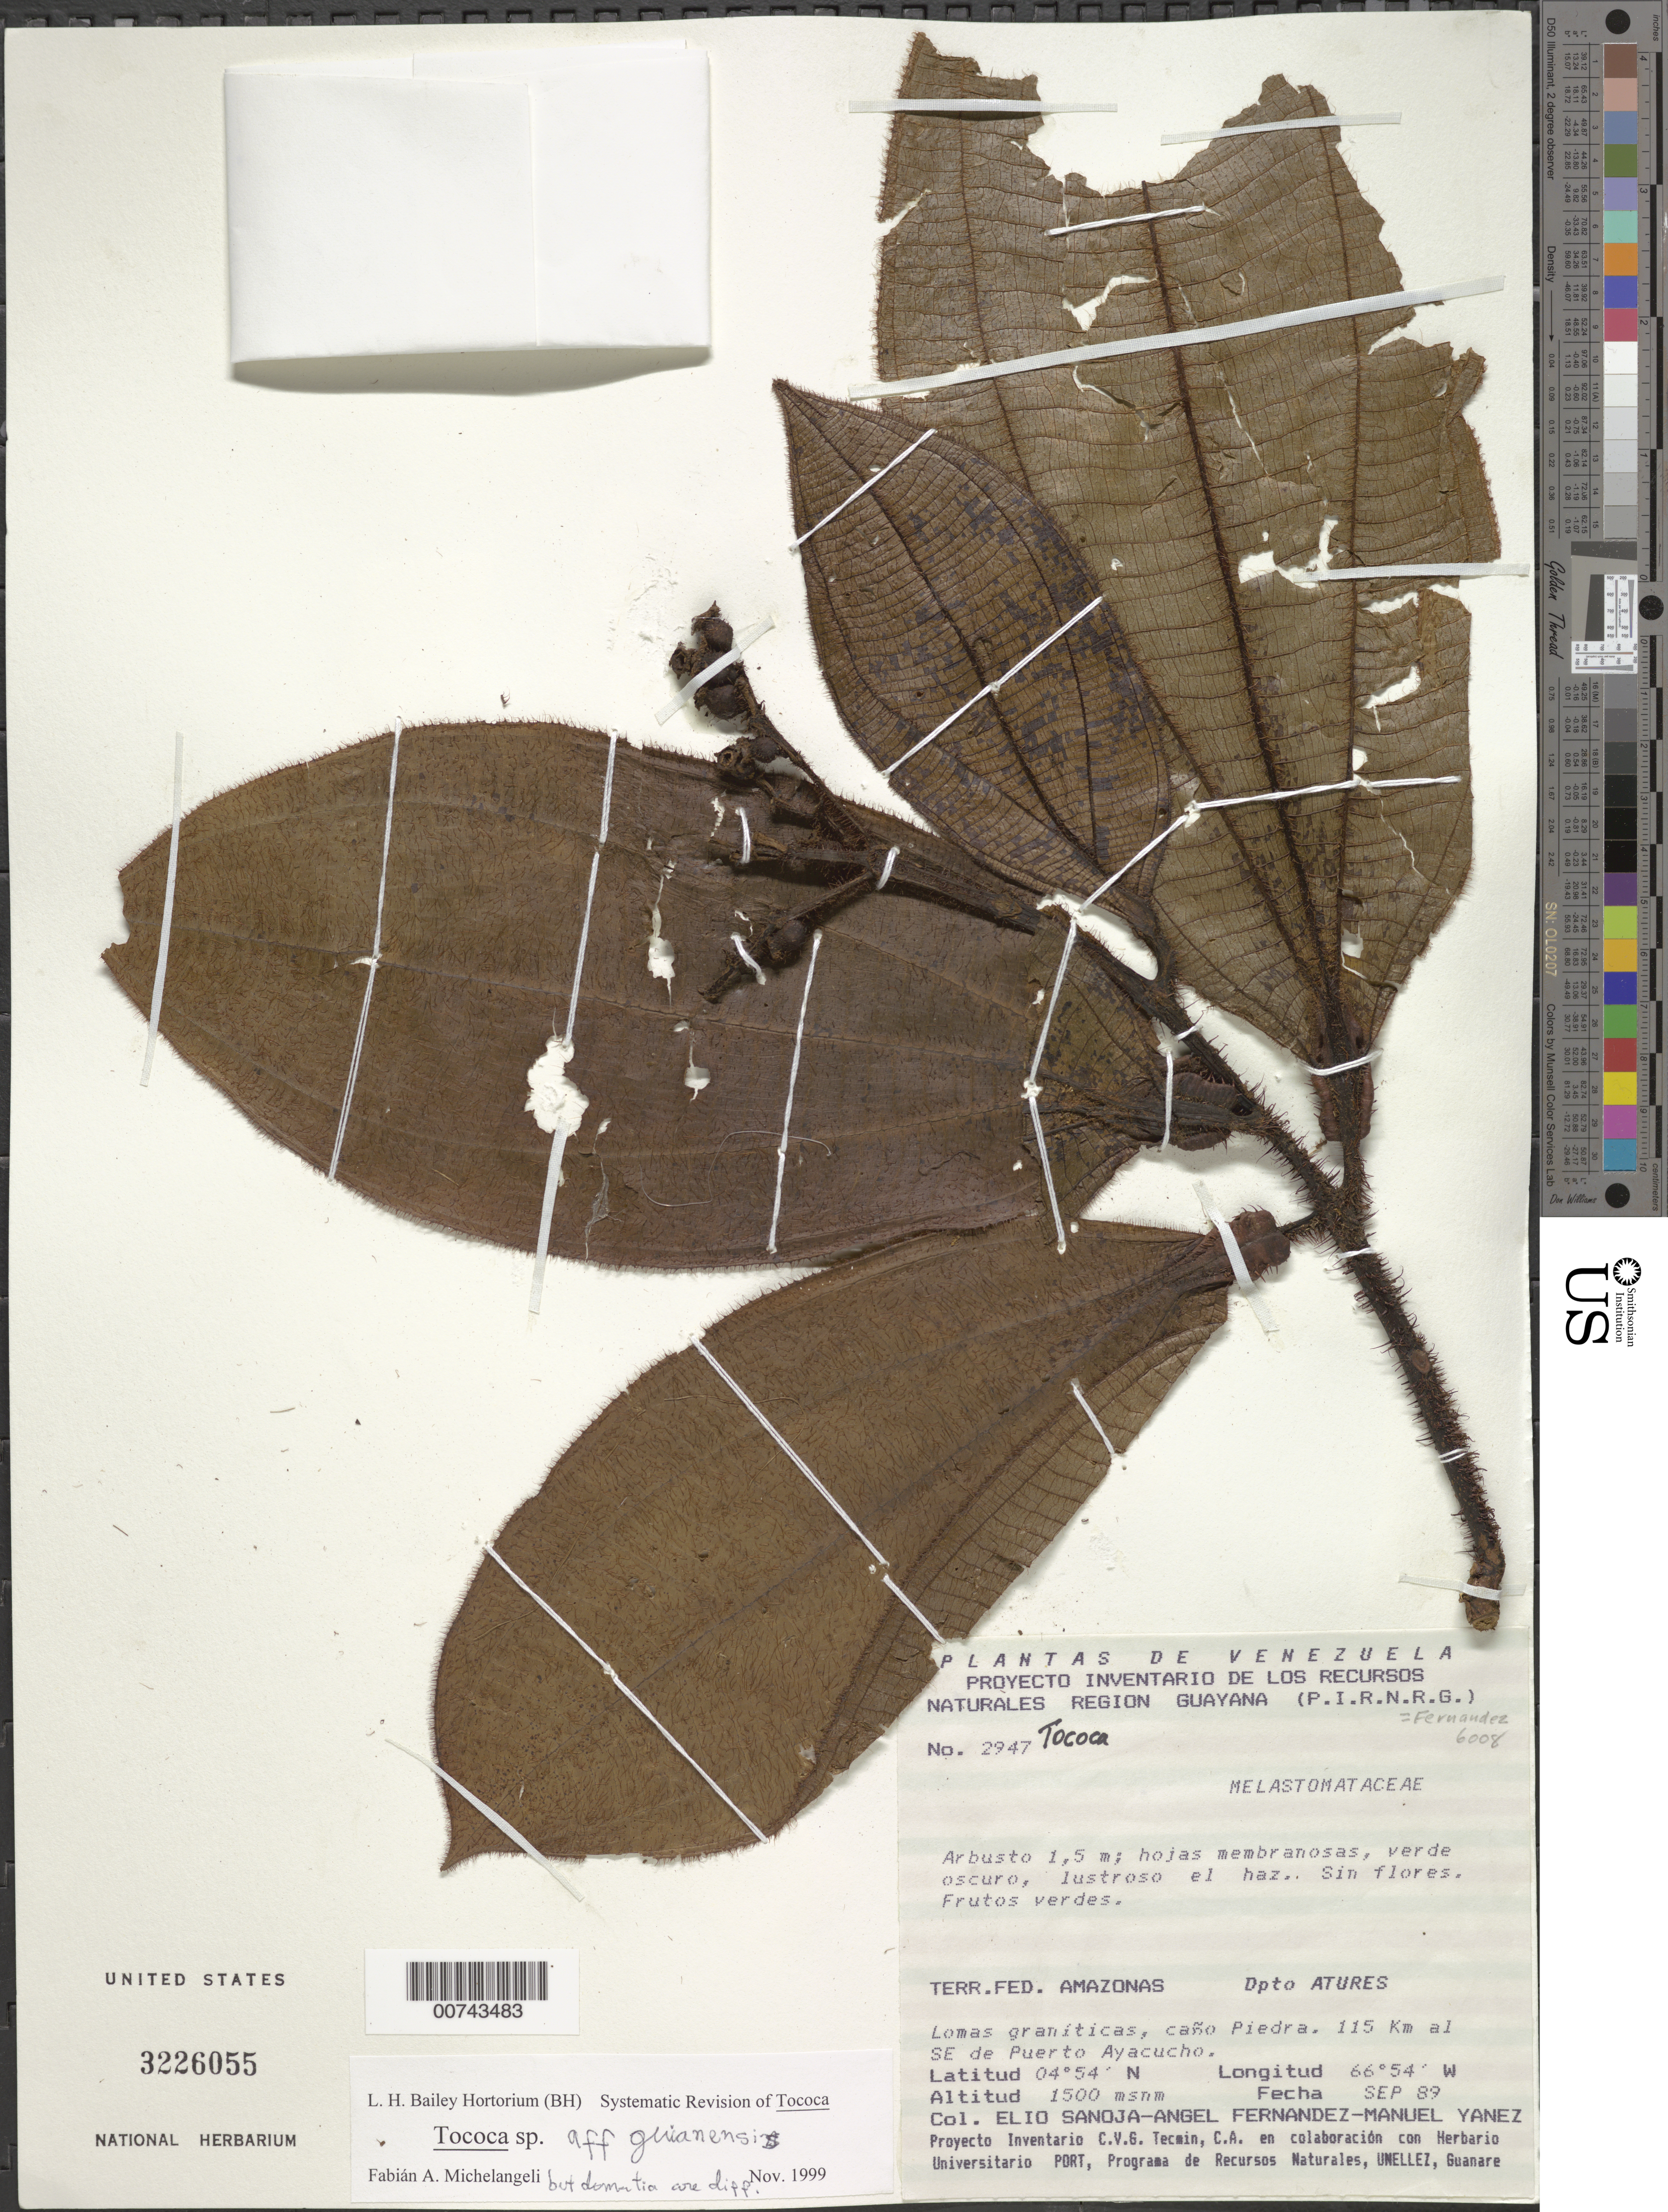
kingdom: Plantae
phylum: Tracheophyta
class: Magnoliopsida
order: Myrtales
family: Melastomataceae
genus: Tococa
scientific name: Tococa guianensis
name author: Aubl.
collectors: E. Sanoja, A. Fernandez & M. Yanez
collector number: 2947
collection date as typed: Sep-89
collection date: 1989-09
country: Venezuela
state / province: Amazonas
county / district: Atures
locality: Caño Piedra, 115 km SE de Puerto Ayacucho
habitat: Loma graníticas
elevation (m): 1500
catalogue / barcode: US 3226055